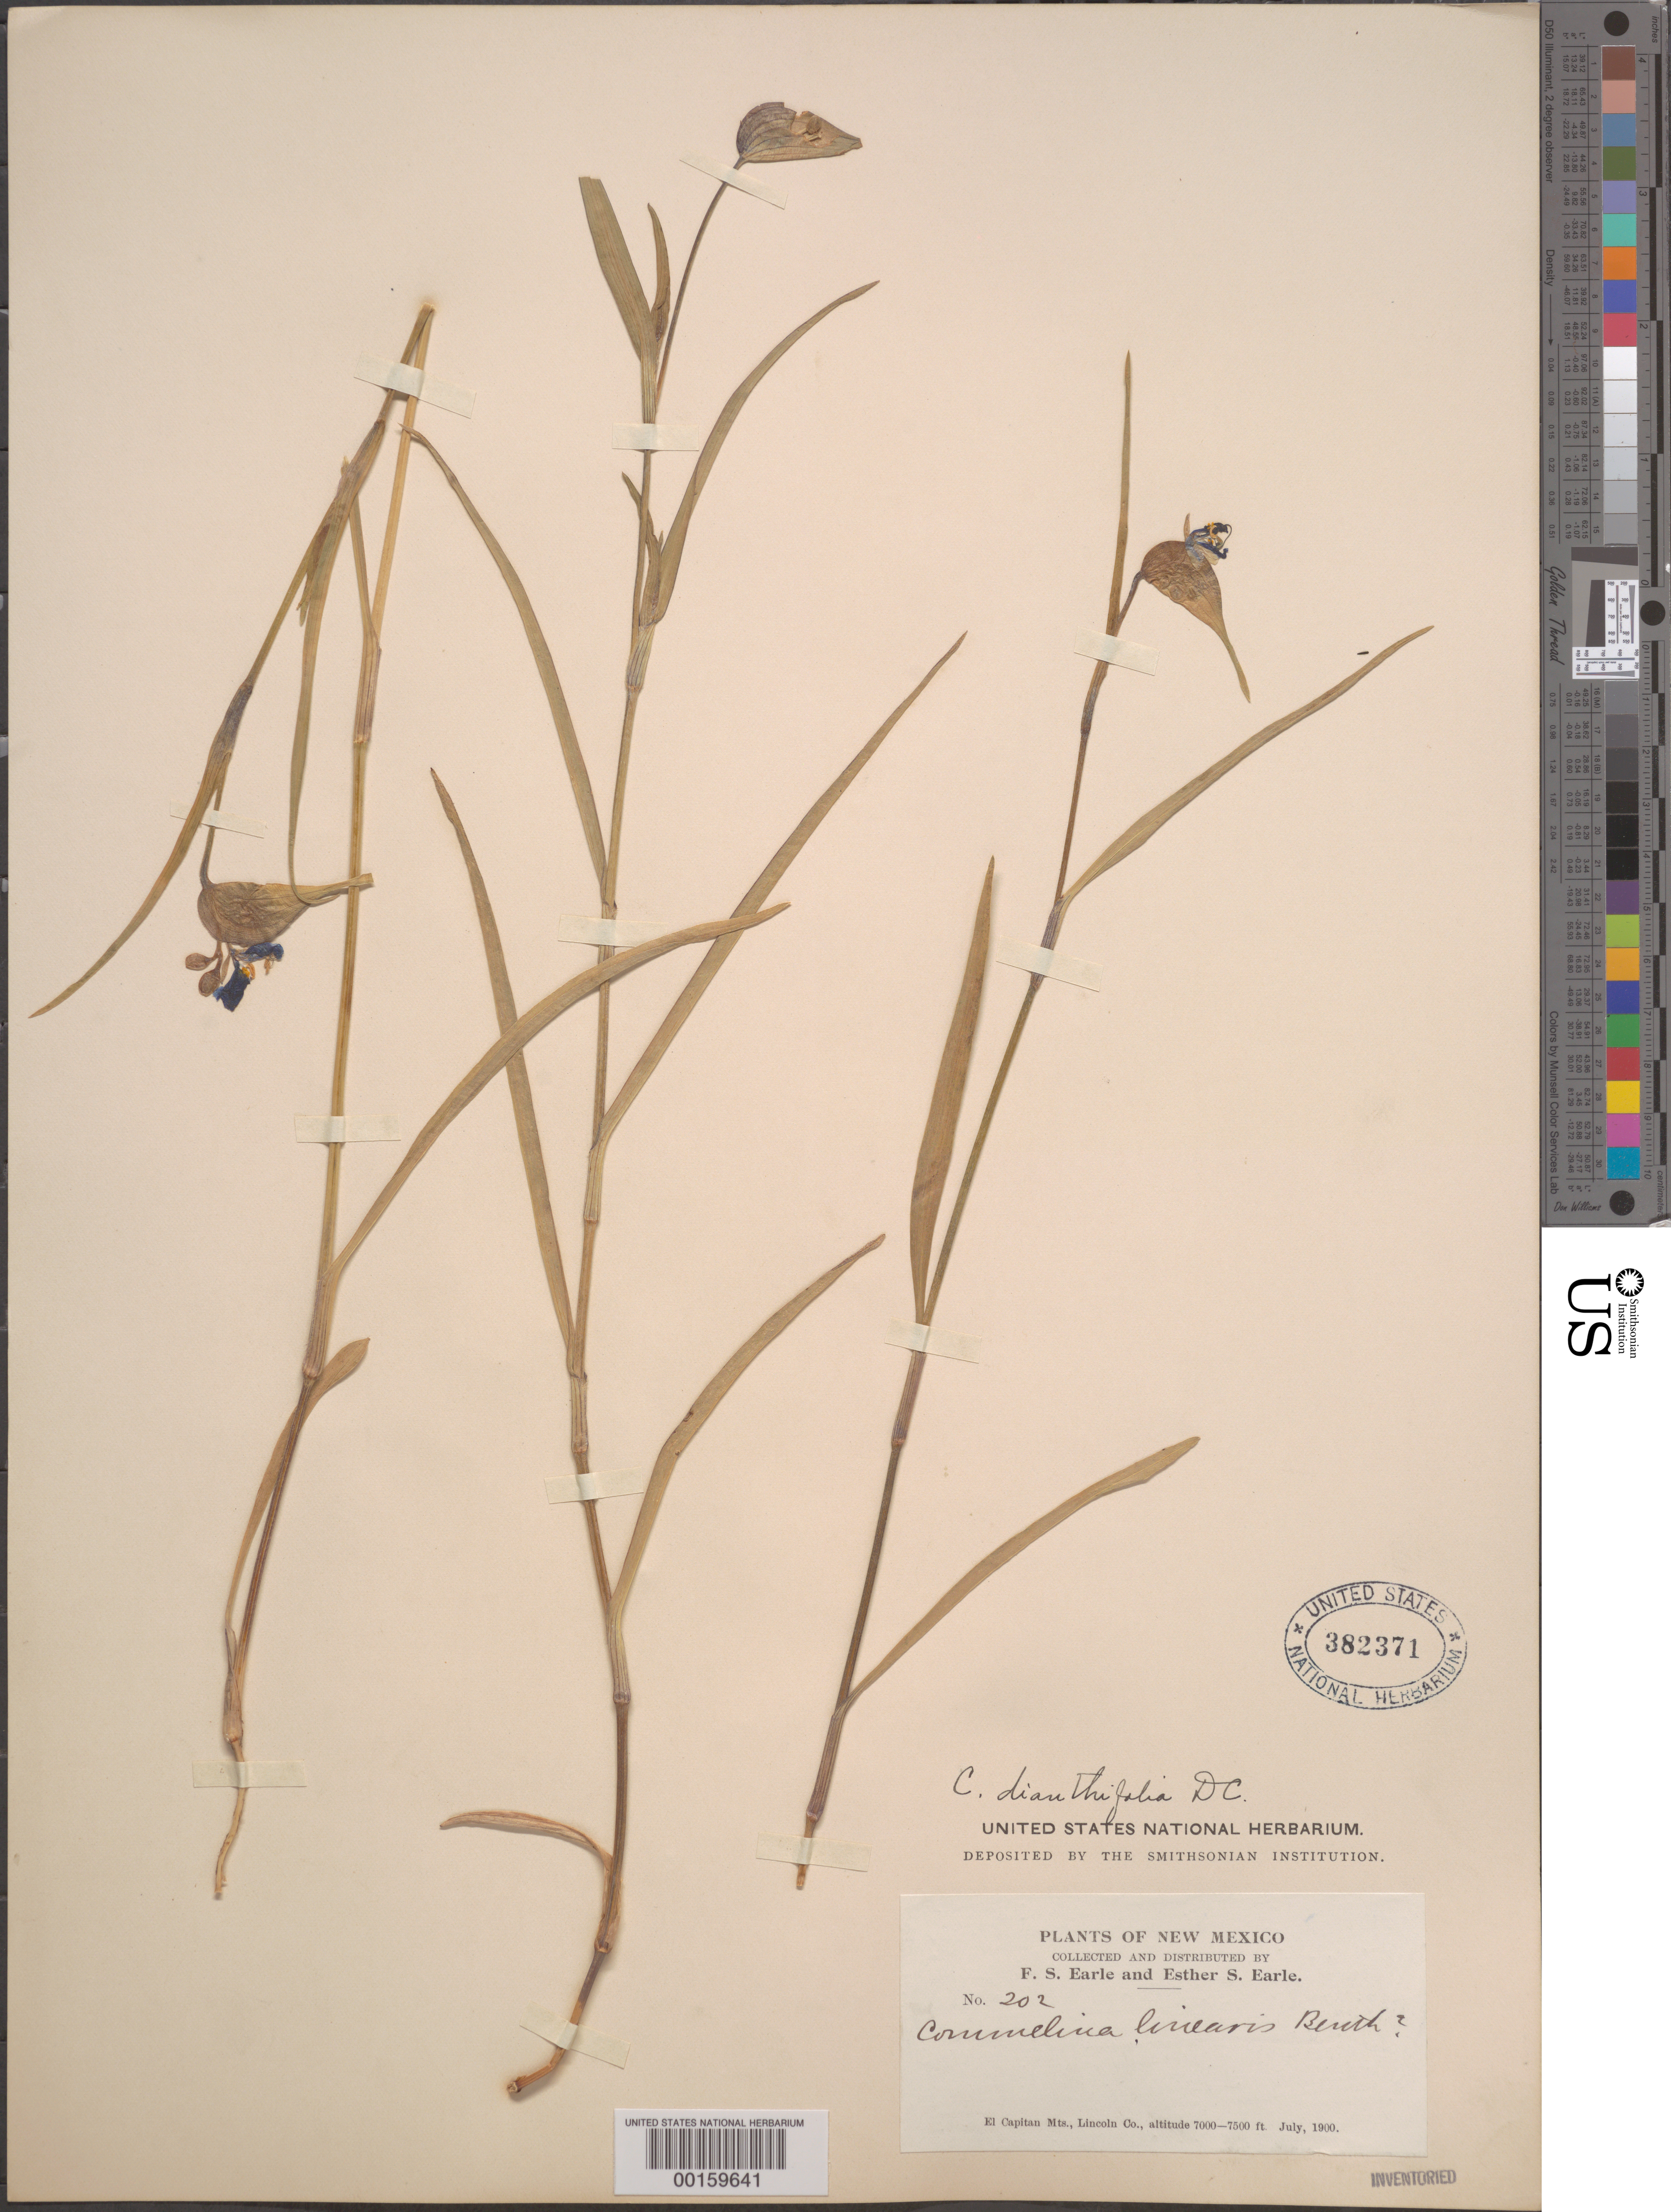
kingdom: Plantae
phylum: Tracheophyta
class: Liliopsida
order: Commelinales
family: Commelinaceae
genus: Commelina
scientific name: Commelina dianthifolia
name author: Redouté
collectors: F. S. Earle & E. S. Earle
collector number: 202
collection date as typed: Jul 1900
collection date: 1900-07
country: United States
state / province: New Mexico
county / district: Lincoln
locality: El capitan mts.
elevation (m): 2135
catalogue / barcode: US 382371